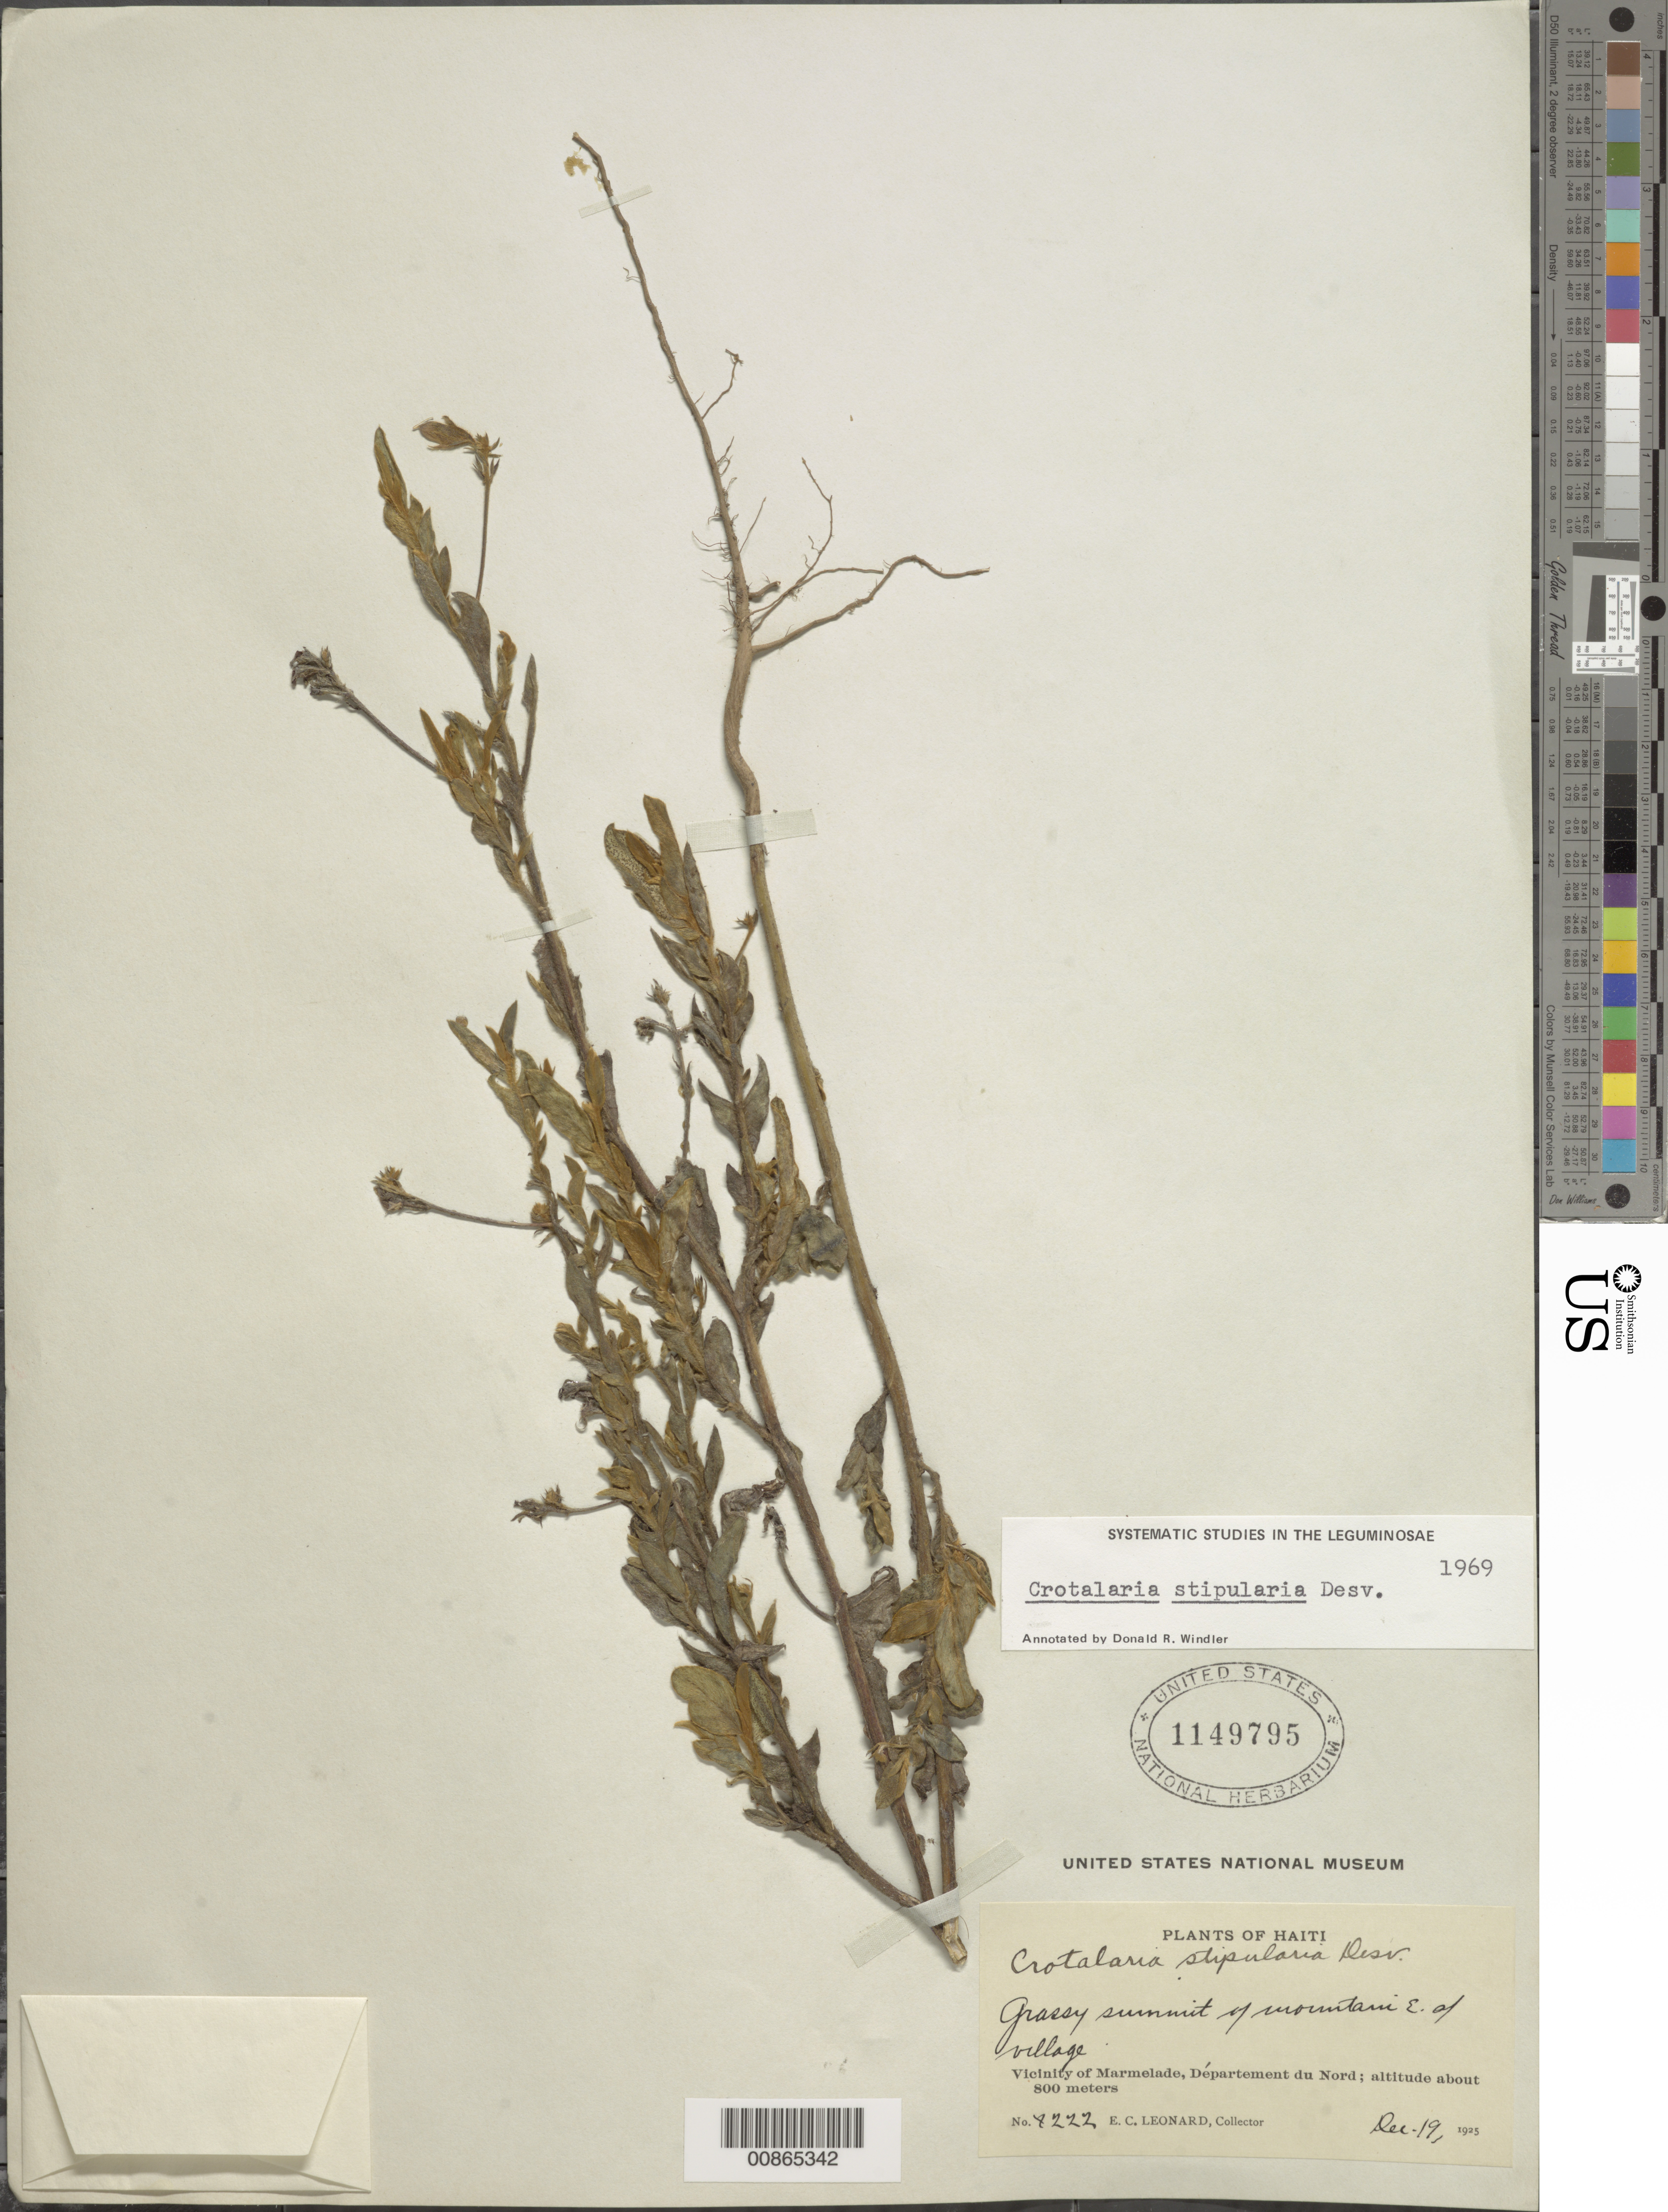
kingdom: Plantae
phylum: Tracheophyta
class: Magnoliopsida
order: Fabales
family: Fabaceae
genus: Crotalaria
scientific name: Crotalaria stipularia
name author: Desv.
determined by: Windler, D. R.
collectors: E. C. Leonard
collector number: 8222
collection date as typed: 19 Dec 1925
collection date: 1925-12-19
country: Haiti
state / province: Nord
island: Hispaniola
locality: Vicinity of Marmelade. Mountain E of village.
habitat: Grassy summit of mountain.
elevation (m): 800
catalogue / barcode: US 1149795